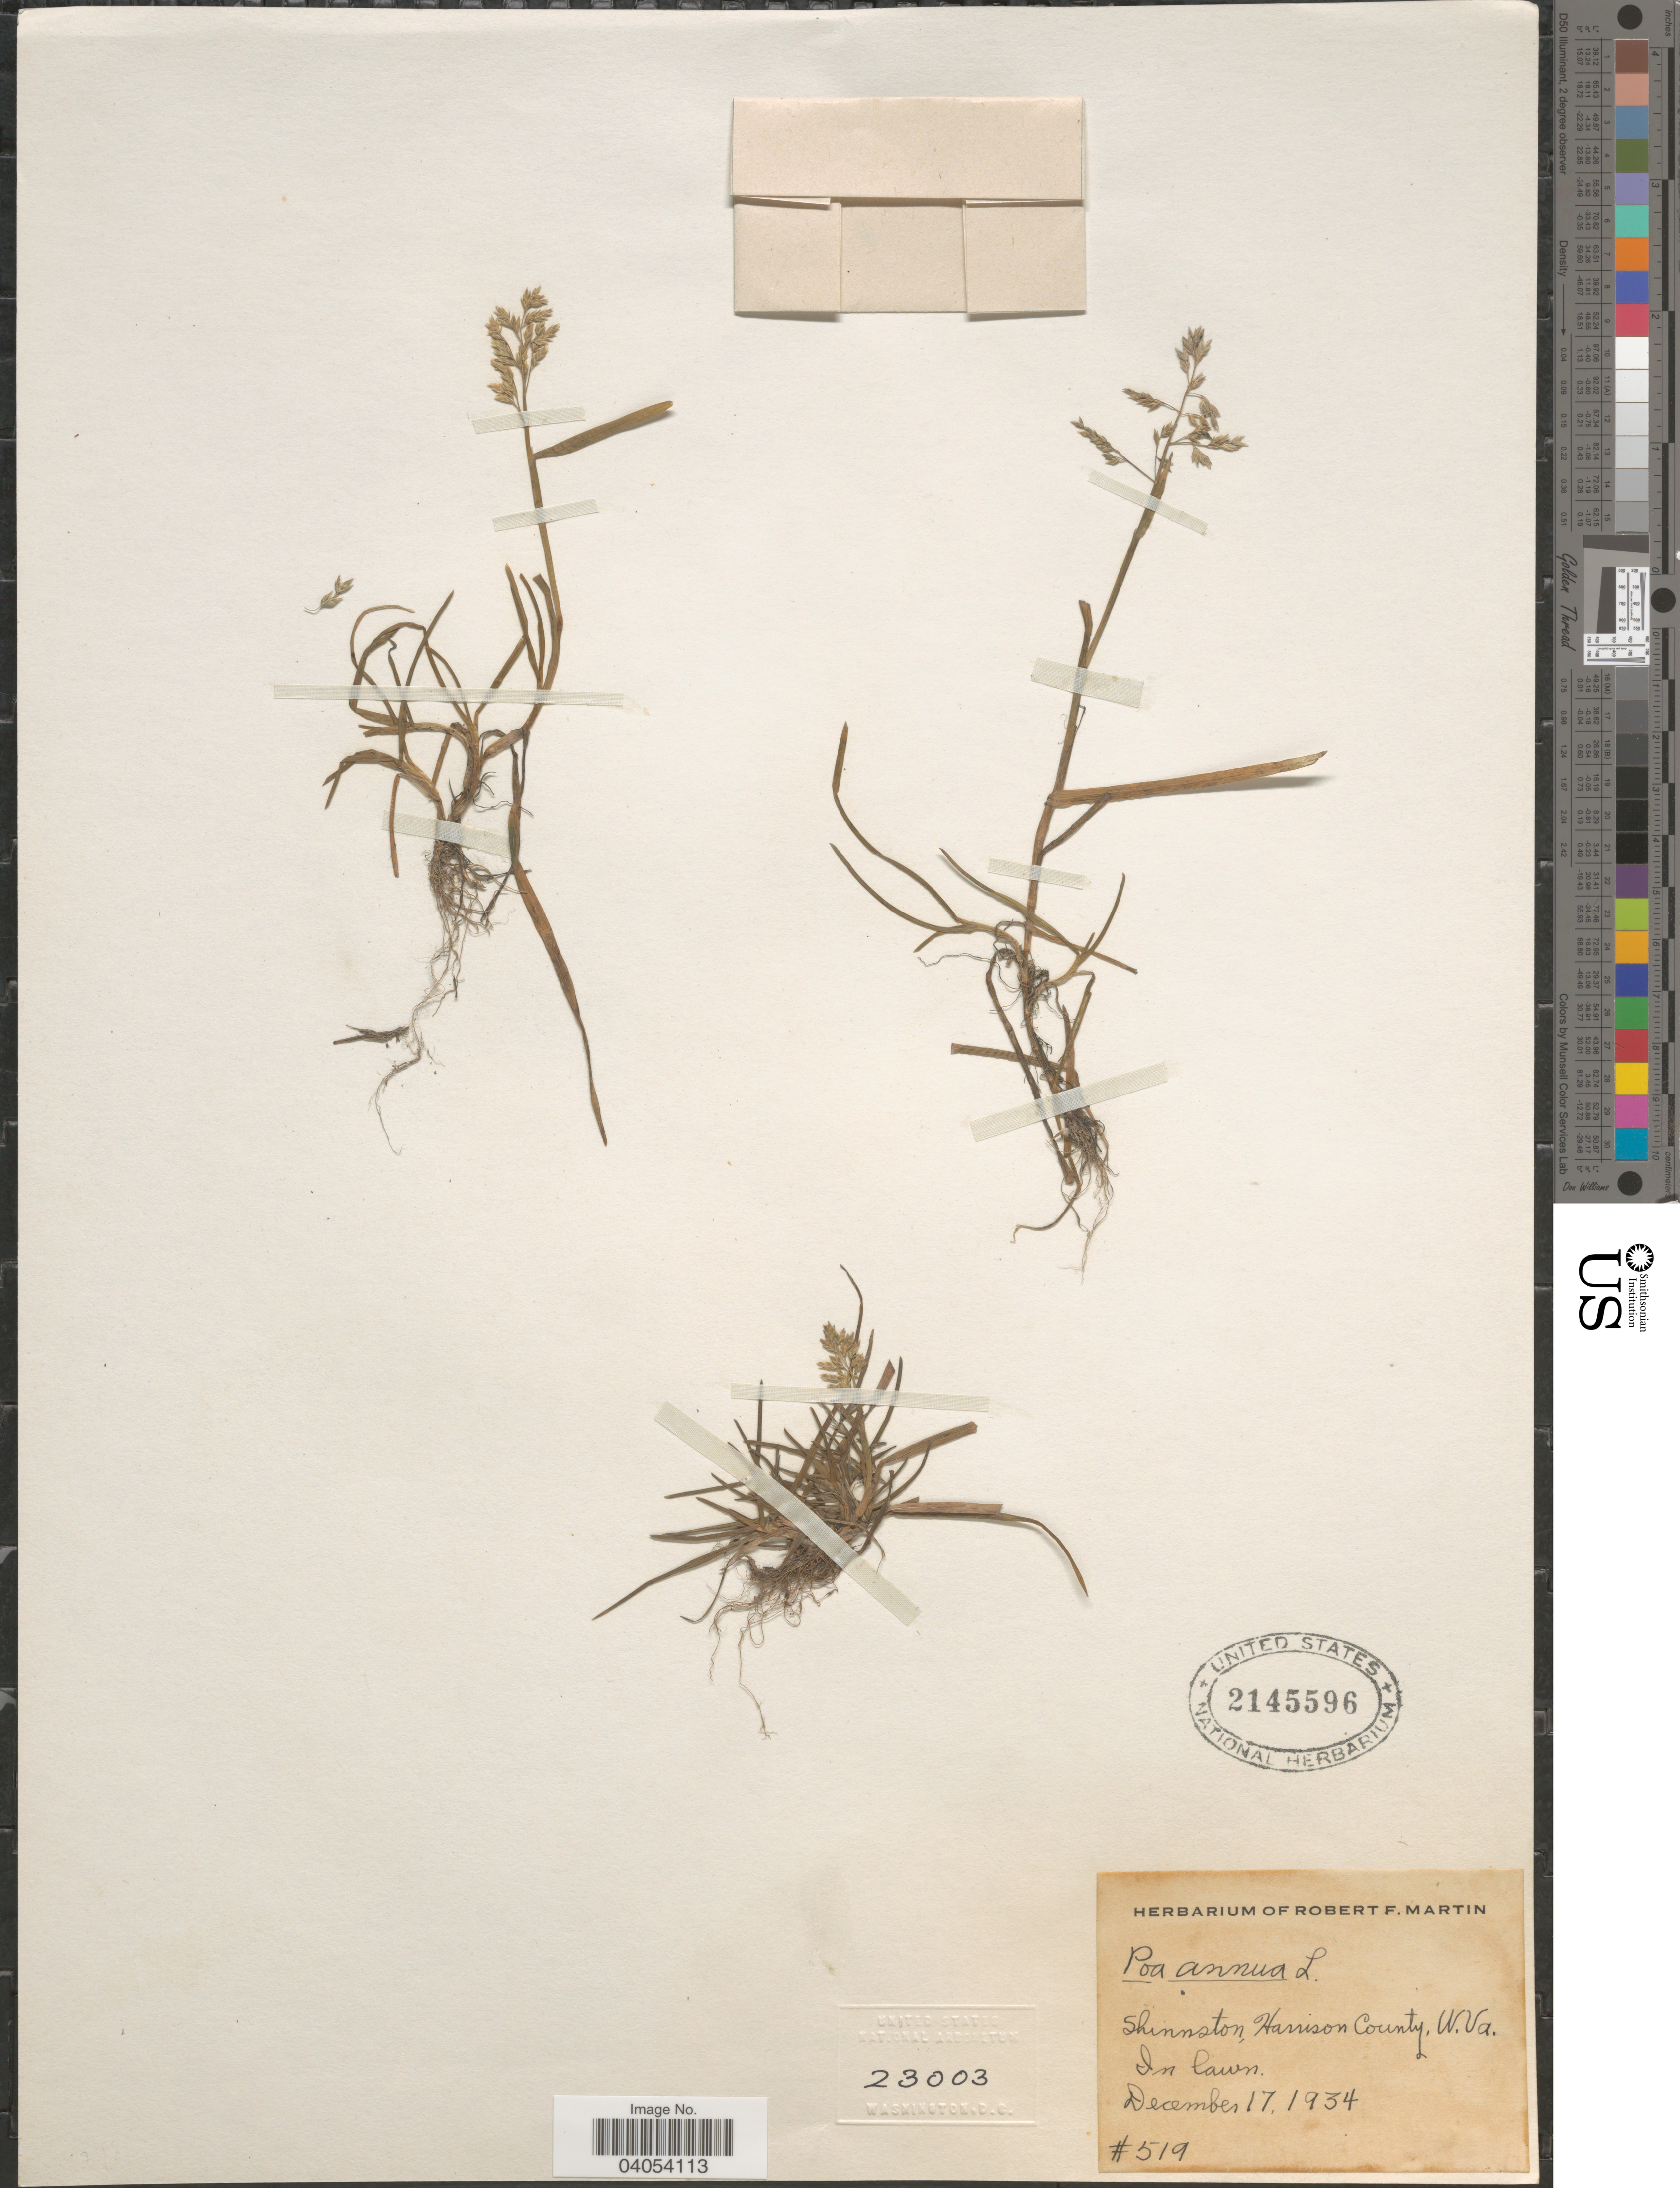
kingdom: Plantae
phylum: Tracheophyta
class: Liliopsida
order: Poales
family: Poaceae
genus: Poa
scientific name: Poa annua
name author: L.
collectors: Ex herb. Robert F. Martin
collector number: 519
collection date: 1934-12-17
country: United States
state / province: West Virginia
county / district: Harrison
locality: Shinnston, Harrison County.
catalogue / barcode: US 2145596